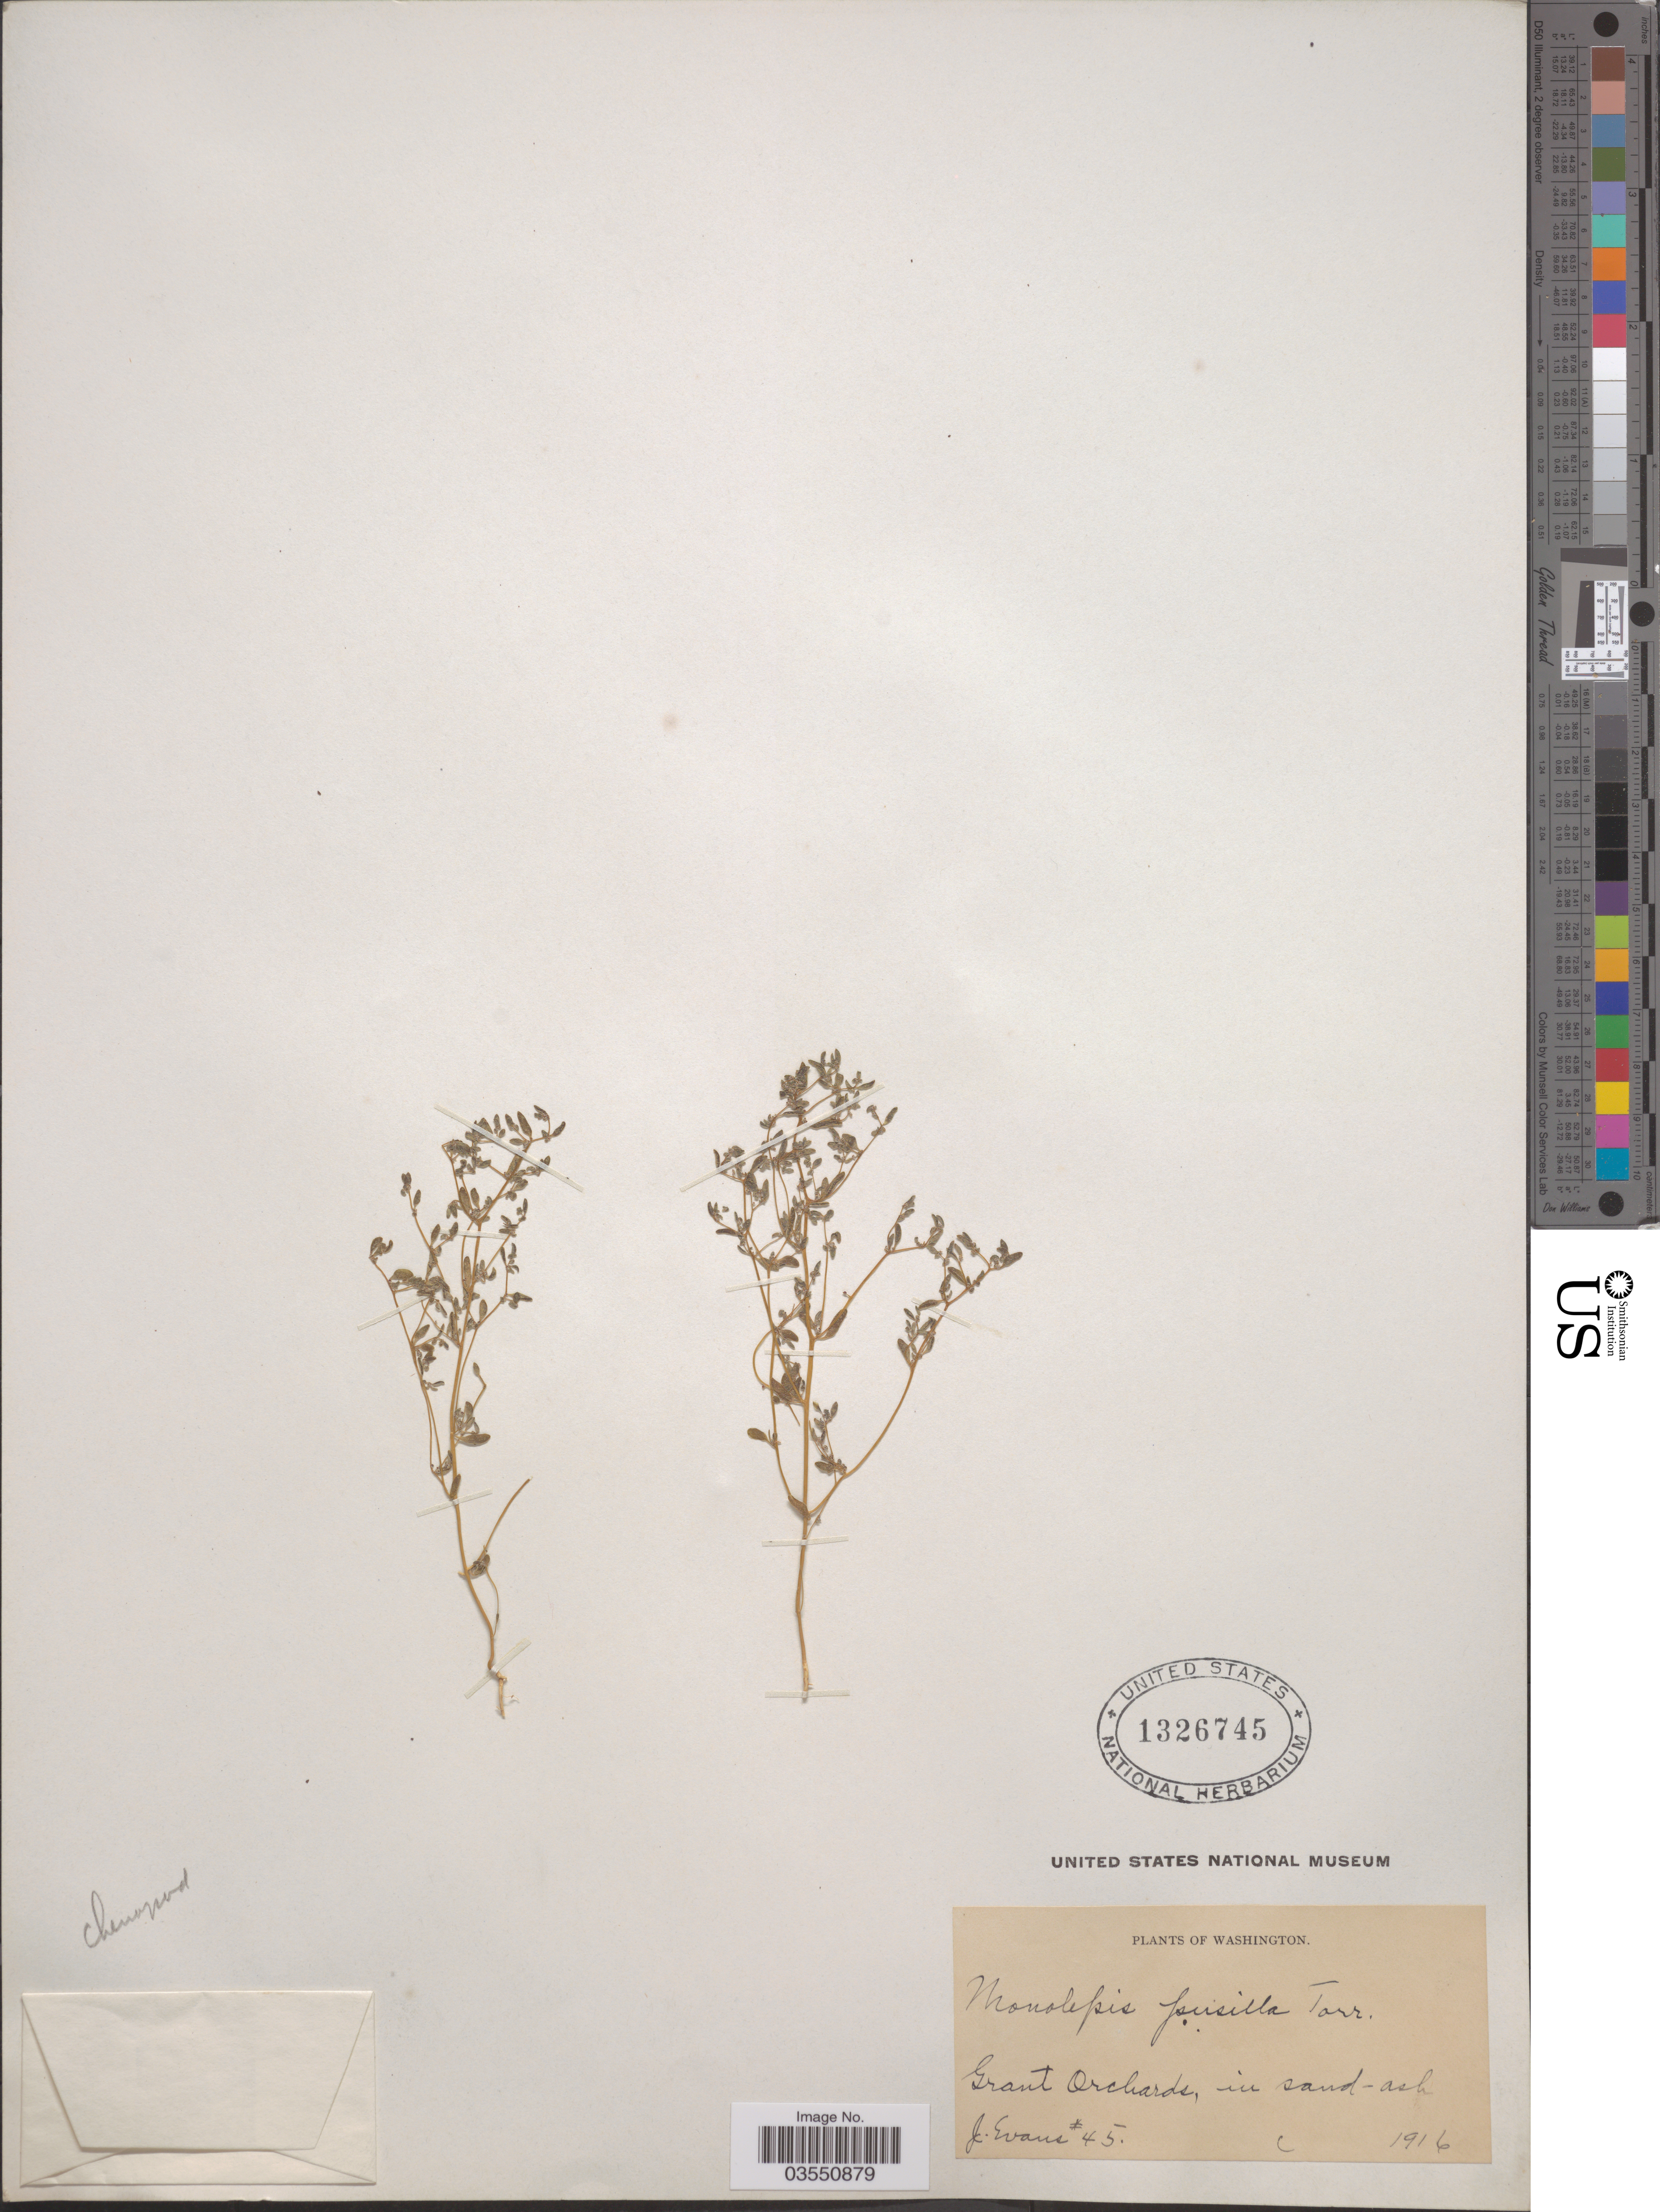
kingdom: Plantae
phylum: Tracheophyta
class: Magnoliopsida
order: Caryophyllales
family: Amaranthaceae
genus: Micromonolepis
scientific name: Micromonolepis pusilla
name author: (Torr. ex S. Watson) Ulbr.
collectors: J. Evans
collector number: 45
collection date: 1916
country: United States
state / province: Washington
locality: Grant Orchards.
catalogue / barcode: US 1326745